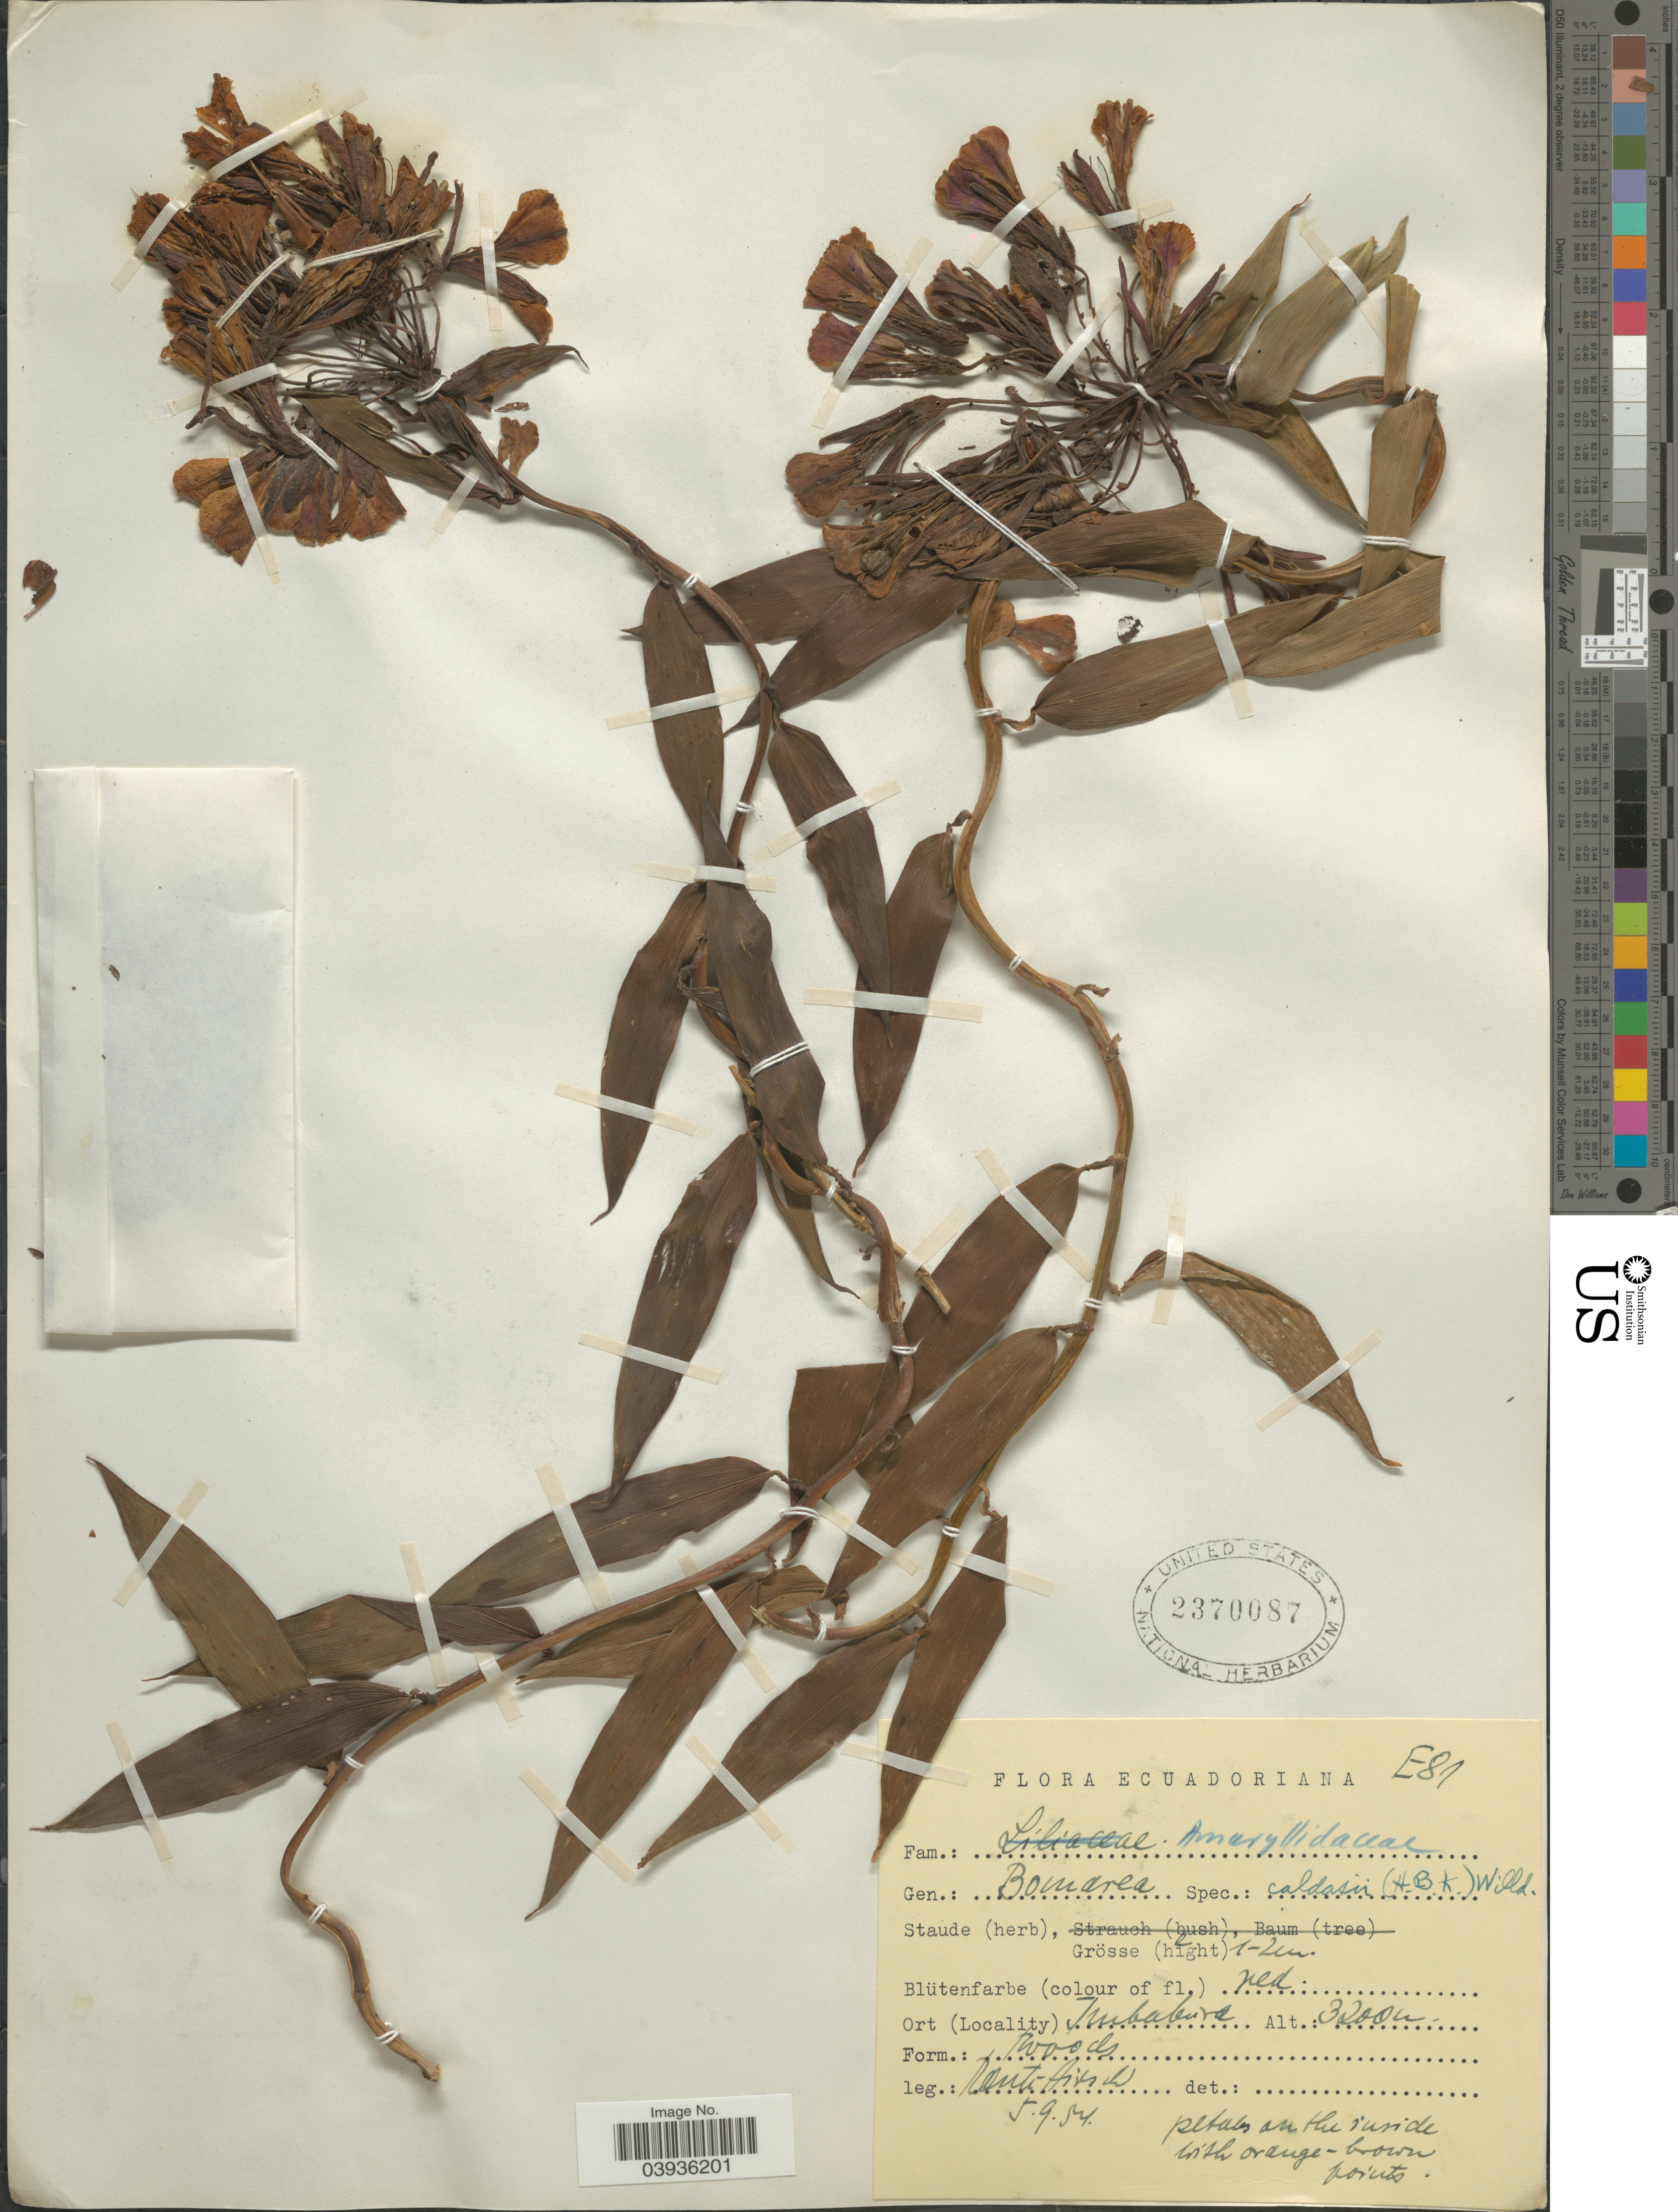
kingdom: Plantae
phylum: Tracheophyta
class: Liliopsida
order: Liliales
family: Alstroemeriaceae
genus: Bomarea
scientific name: Bomarea caldasii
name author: (Kunth) Asch. & Graebener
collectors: -. Rauh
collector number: E81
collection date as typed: Transcribed d/m/y: 5/9/54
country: Ecuador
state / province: Imbabura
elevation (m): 3200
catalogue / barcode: US 2370087